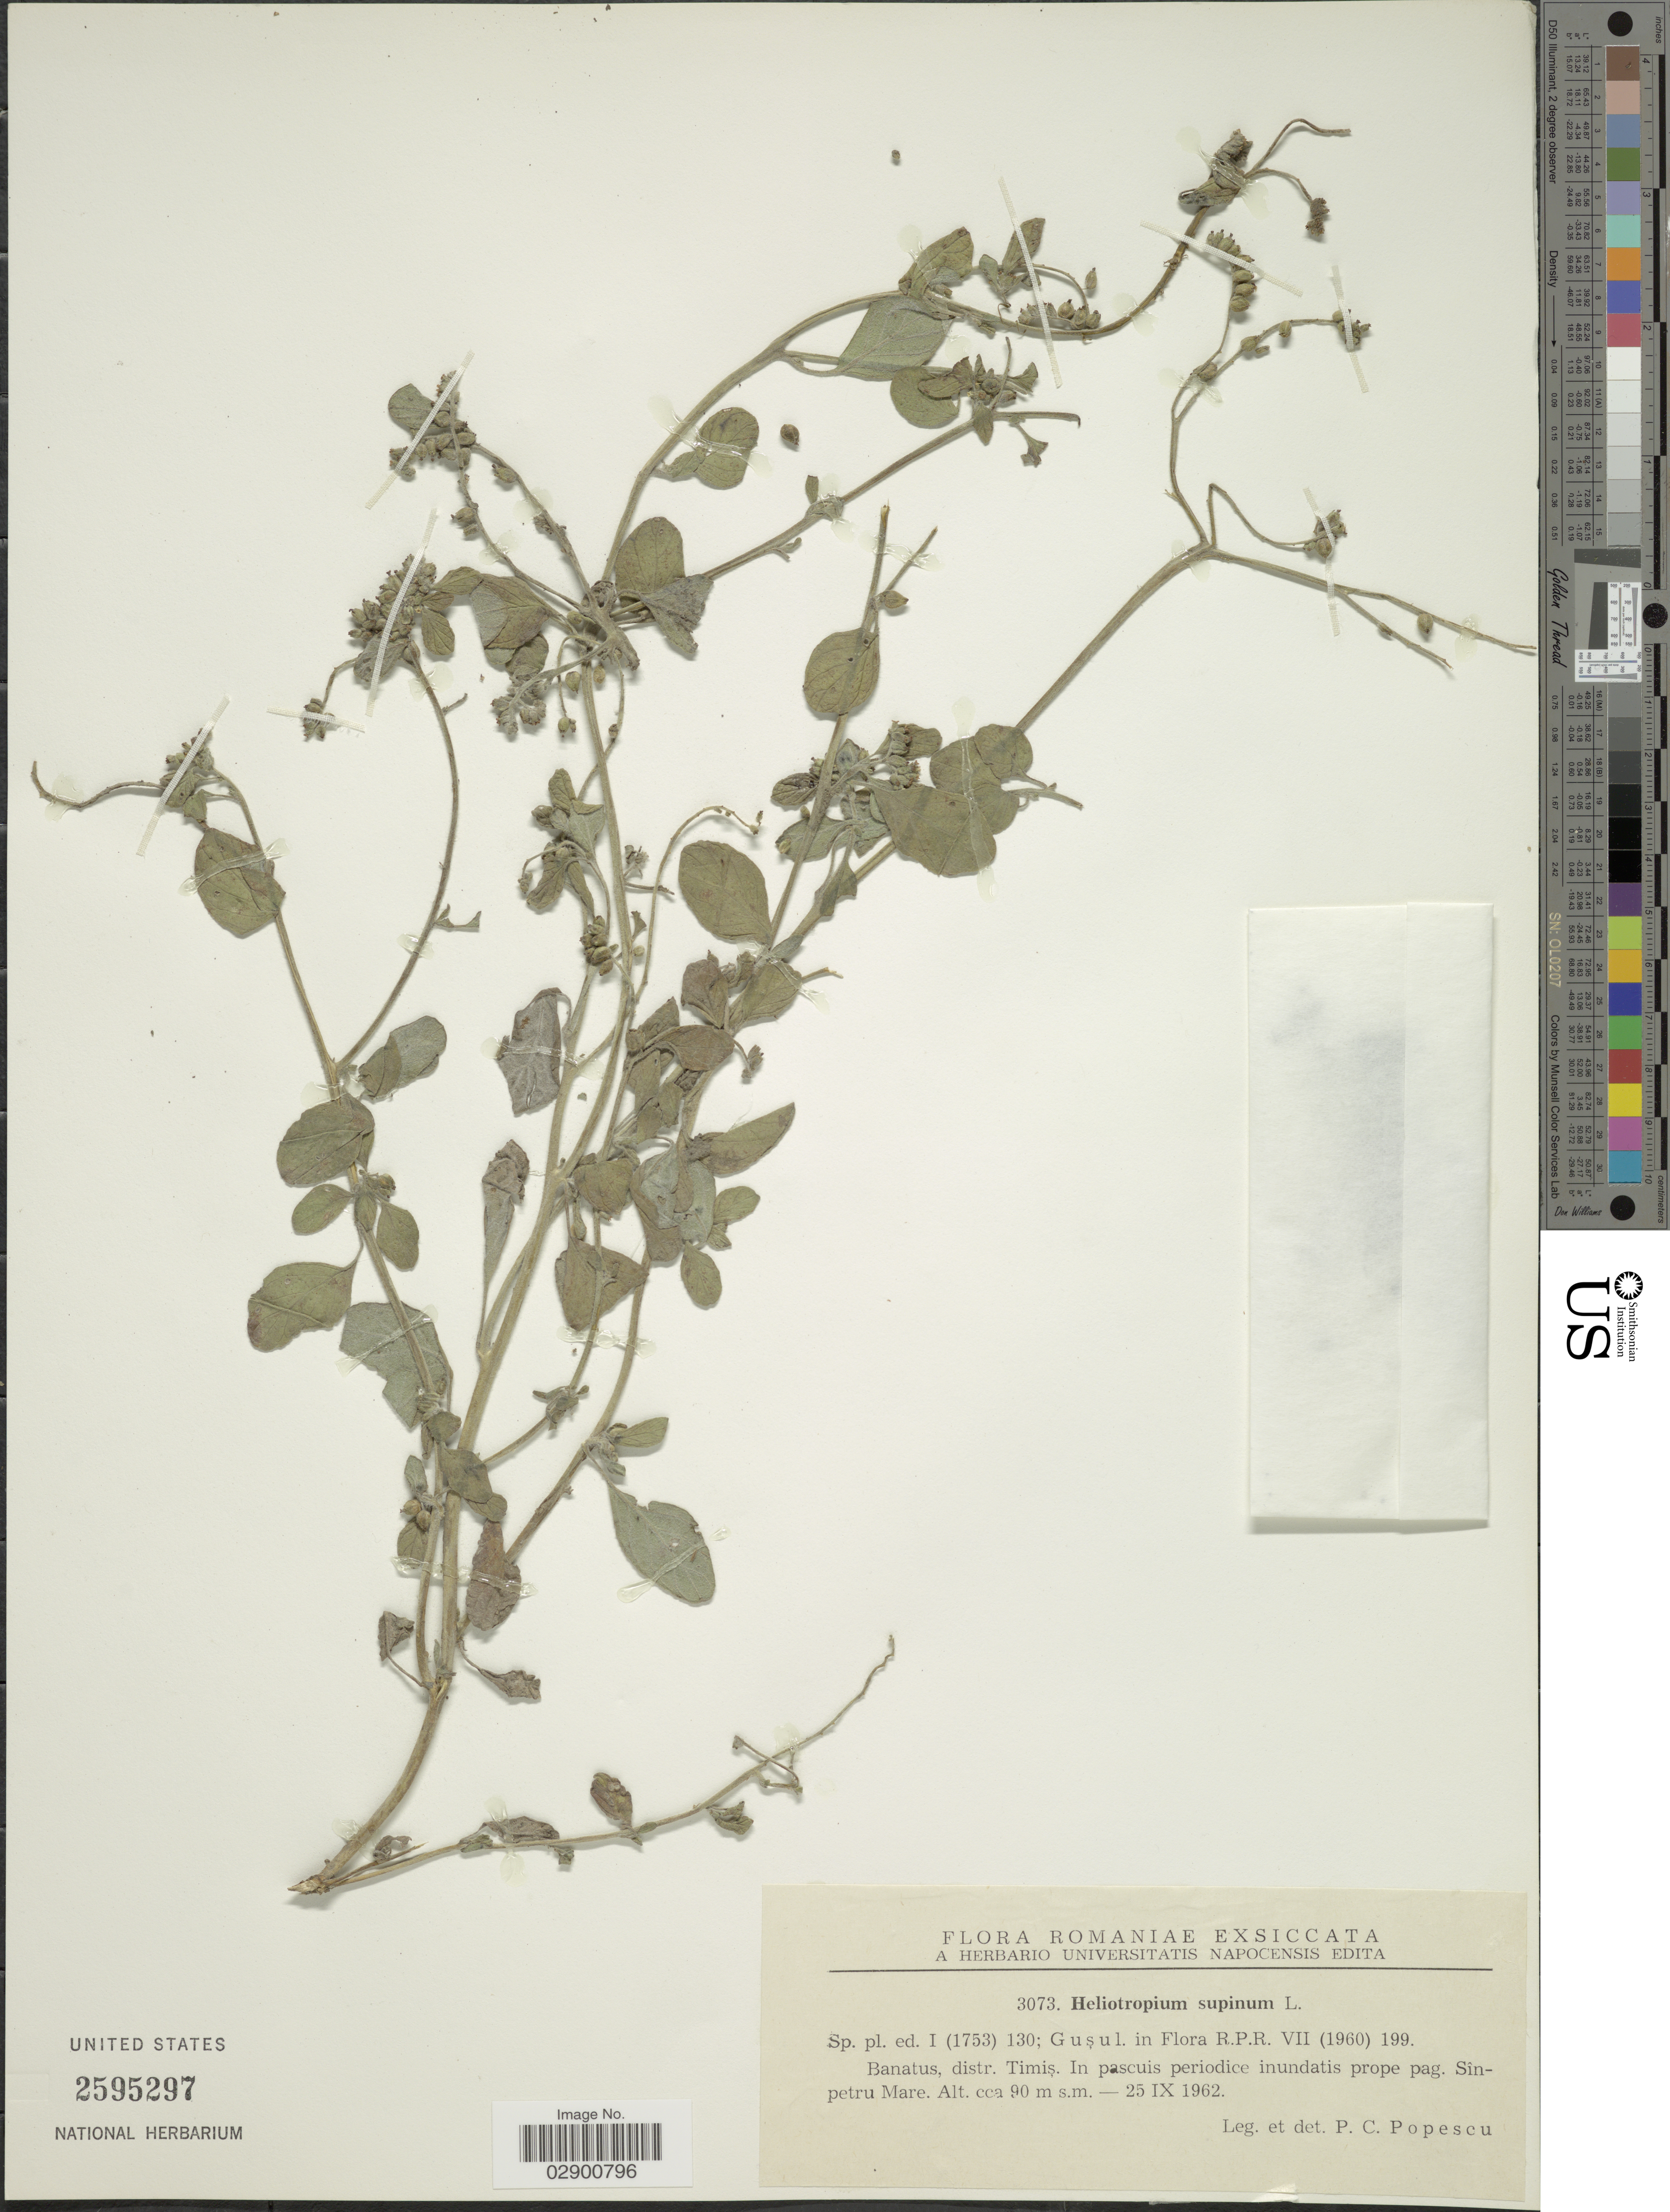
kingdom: Plantae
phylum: Tracheophyta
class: Magnoliopsida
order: Boraginales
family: Heliotropiaceae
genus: Heliotropium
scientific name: Heliotropium supinum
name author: L.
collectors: P. Popescu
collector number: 3073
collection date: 1962-09-25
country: Romania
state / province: Timis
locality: Banatus, distr. Timis. In pascuis periodice inundatis prope pag. Sinpetru Mare.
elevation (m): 90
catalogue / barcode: US 2595297